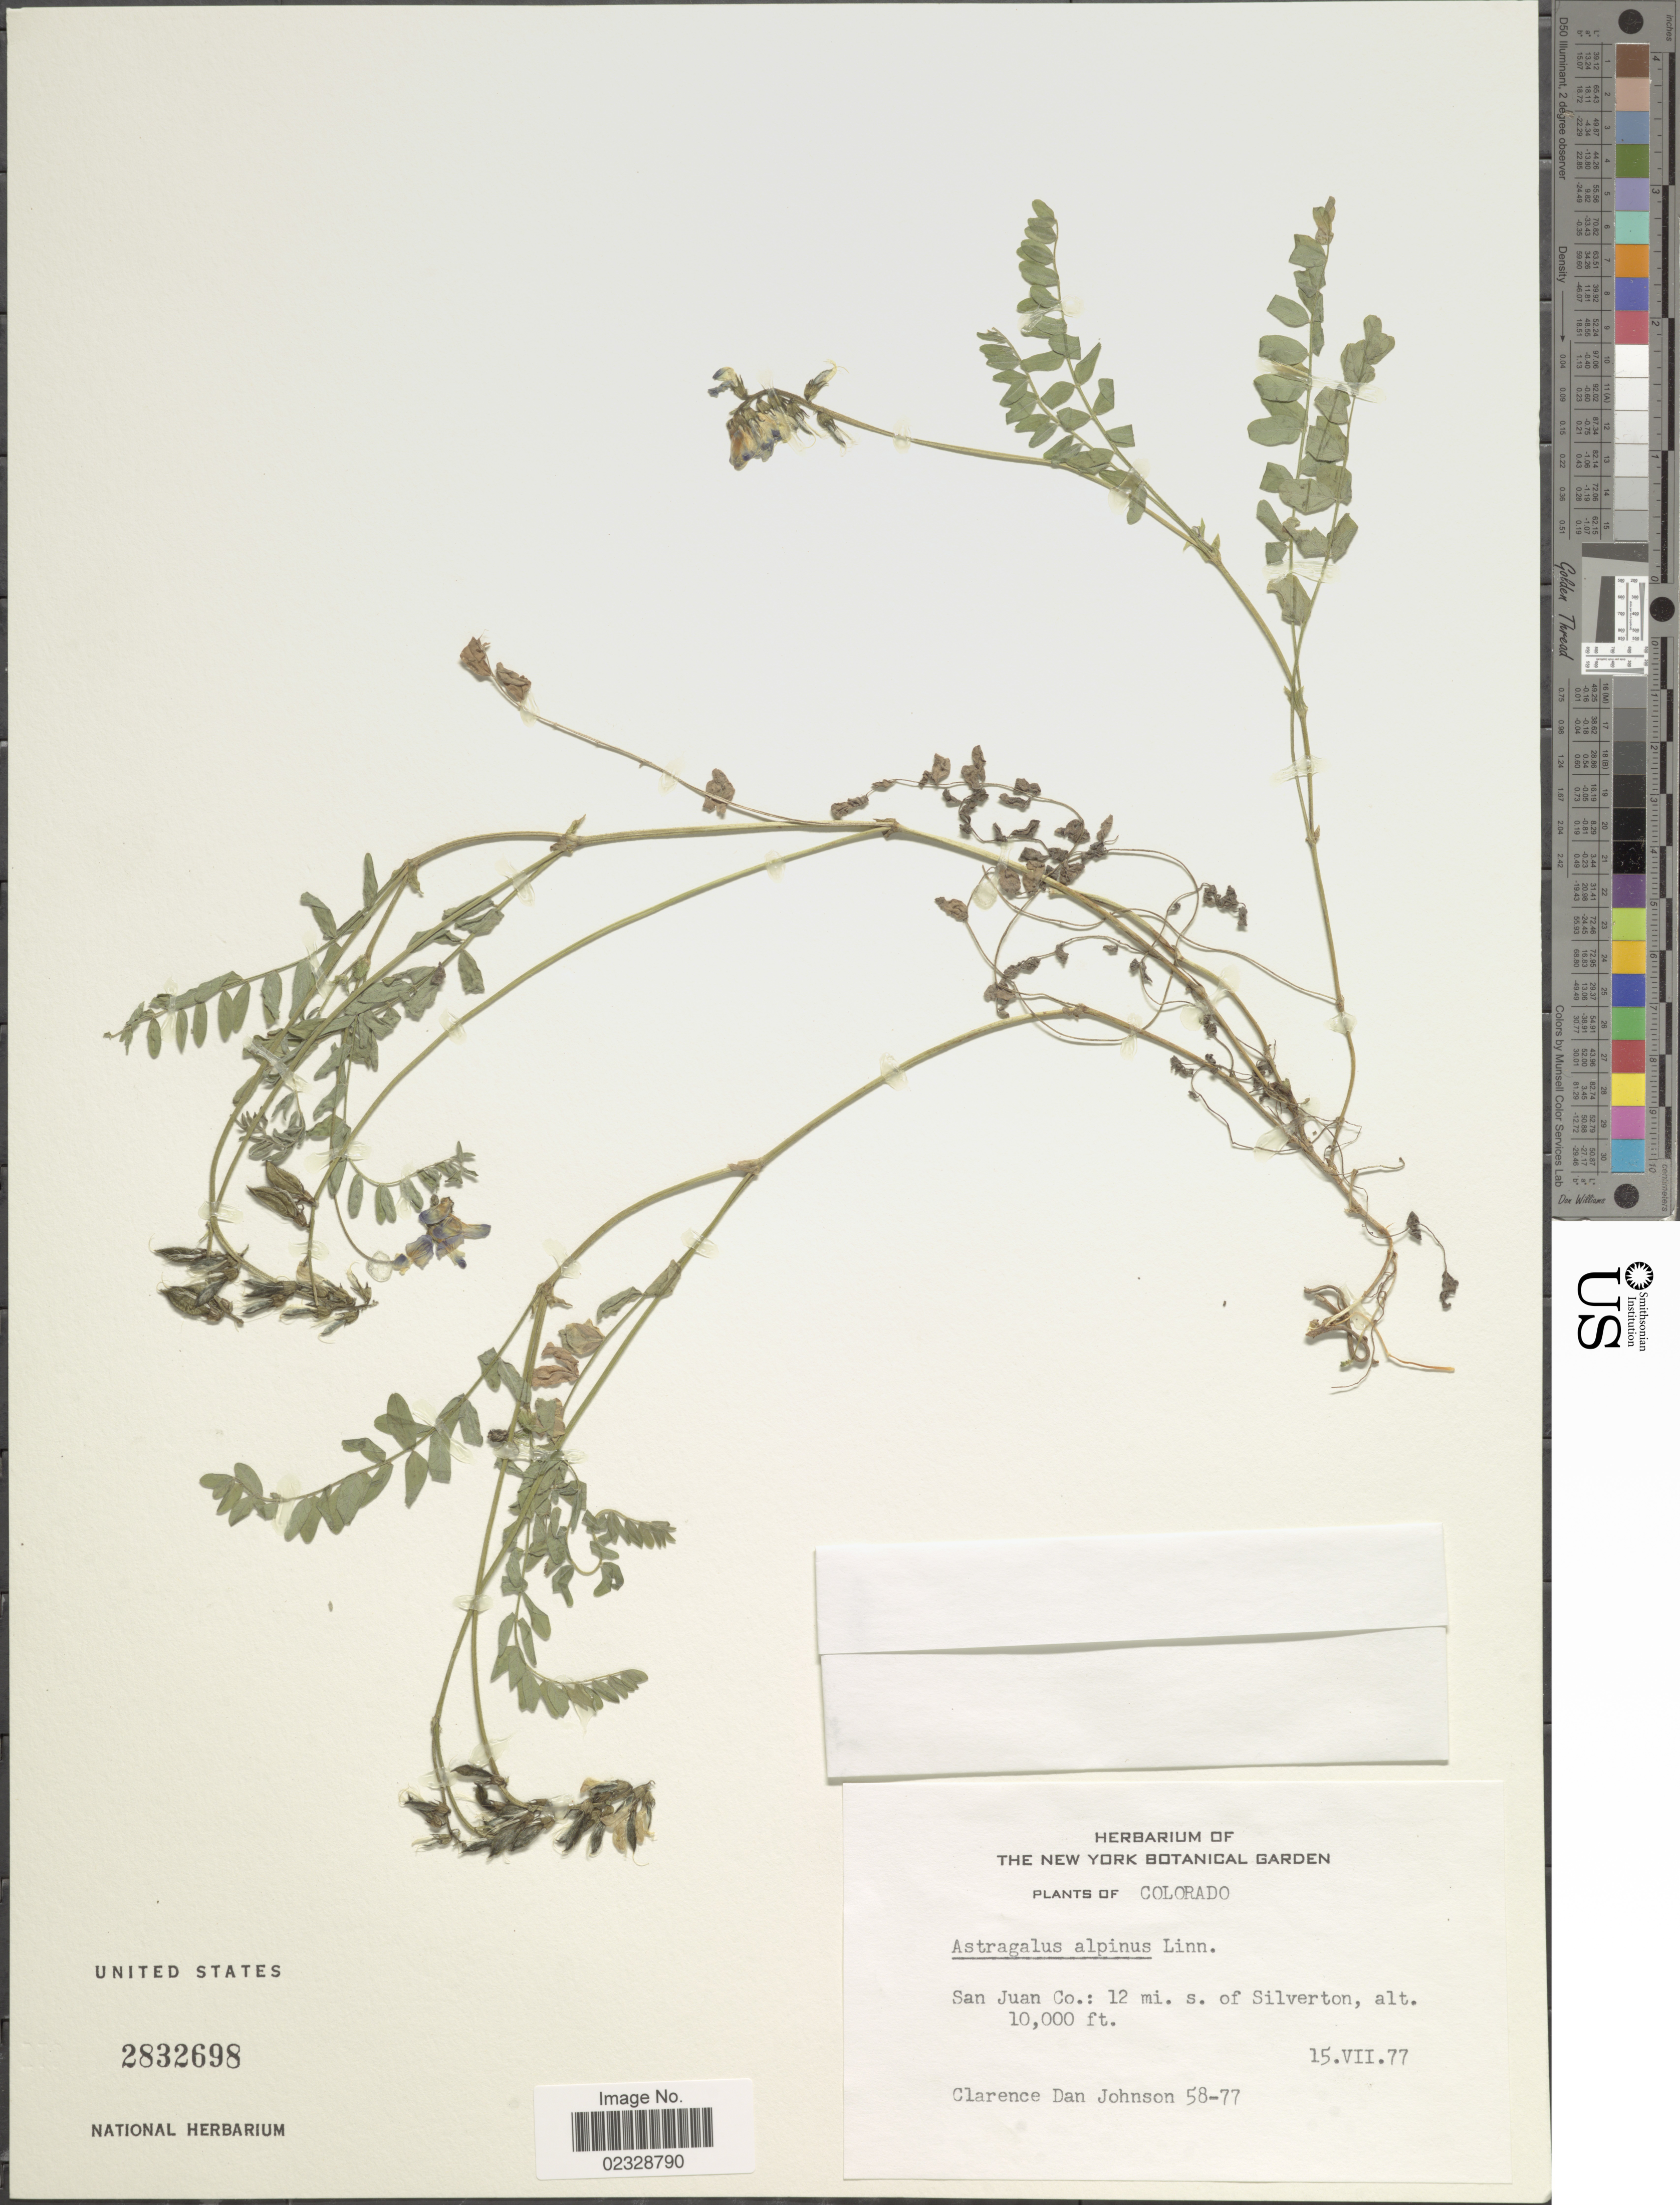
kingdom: Plantae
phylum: Tracheophyta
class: Magnoliopsida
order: Fabales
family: Fabaceae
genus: Astragalus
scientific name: Astragalus alpinus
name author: L.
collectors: C. D. Johnson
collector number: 58-77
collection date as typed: Transcribed d/m/y: 15/7/77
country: United States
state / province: Colorado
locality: San Juan Co., 12 mi s. of Silverton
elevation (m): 3048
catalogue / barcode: US 2832698